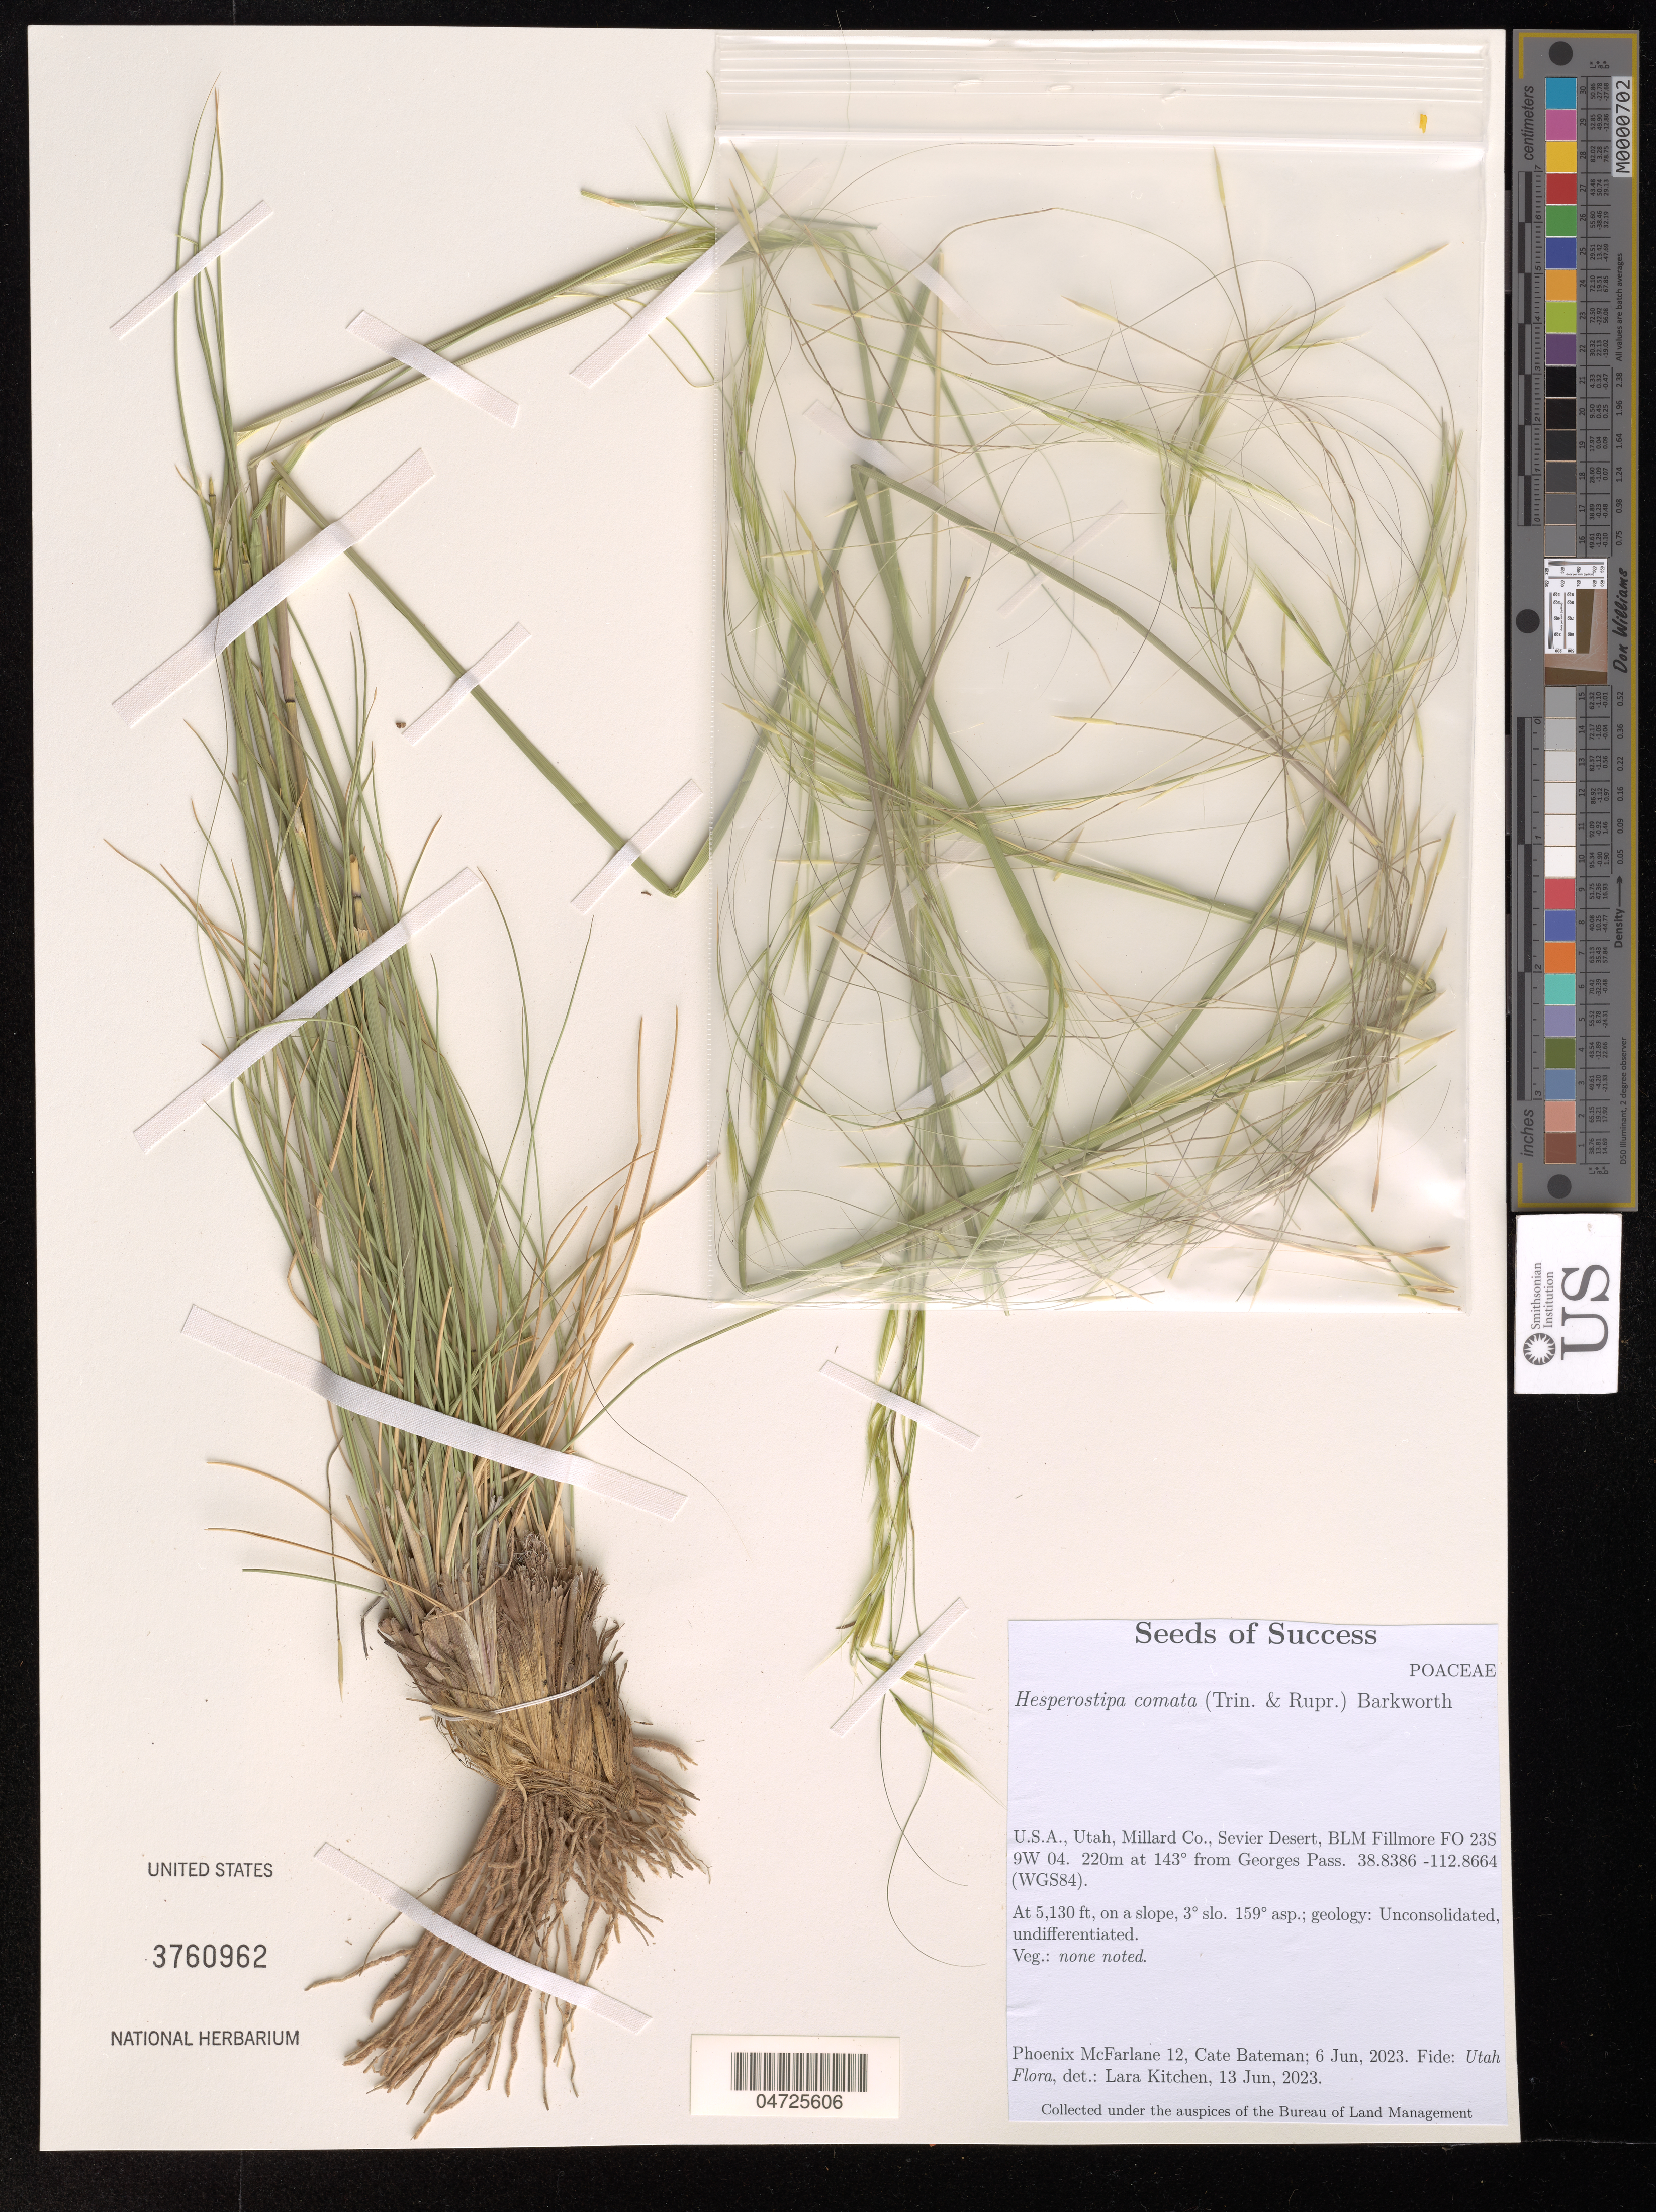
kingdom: Plantae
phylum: Tracheophyta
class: Liliopsida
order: Poales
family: Poaceae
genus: Hesperostipa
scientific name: Hesperostipa comata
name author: (Trin. & Rupr.) Barkworth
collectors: P. McFarlane & C. Bateman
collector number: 12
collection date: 2023-06-06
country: United States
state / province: Utah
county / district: Millard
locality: Millard Co., Sevier Desert, BLM Fillmore FO 23S 9W 04. 220m at 143º from Georges Pass. (WGS84).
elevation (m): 1564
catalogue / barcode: US 3760962